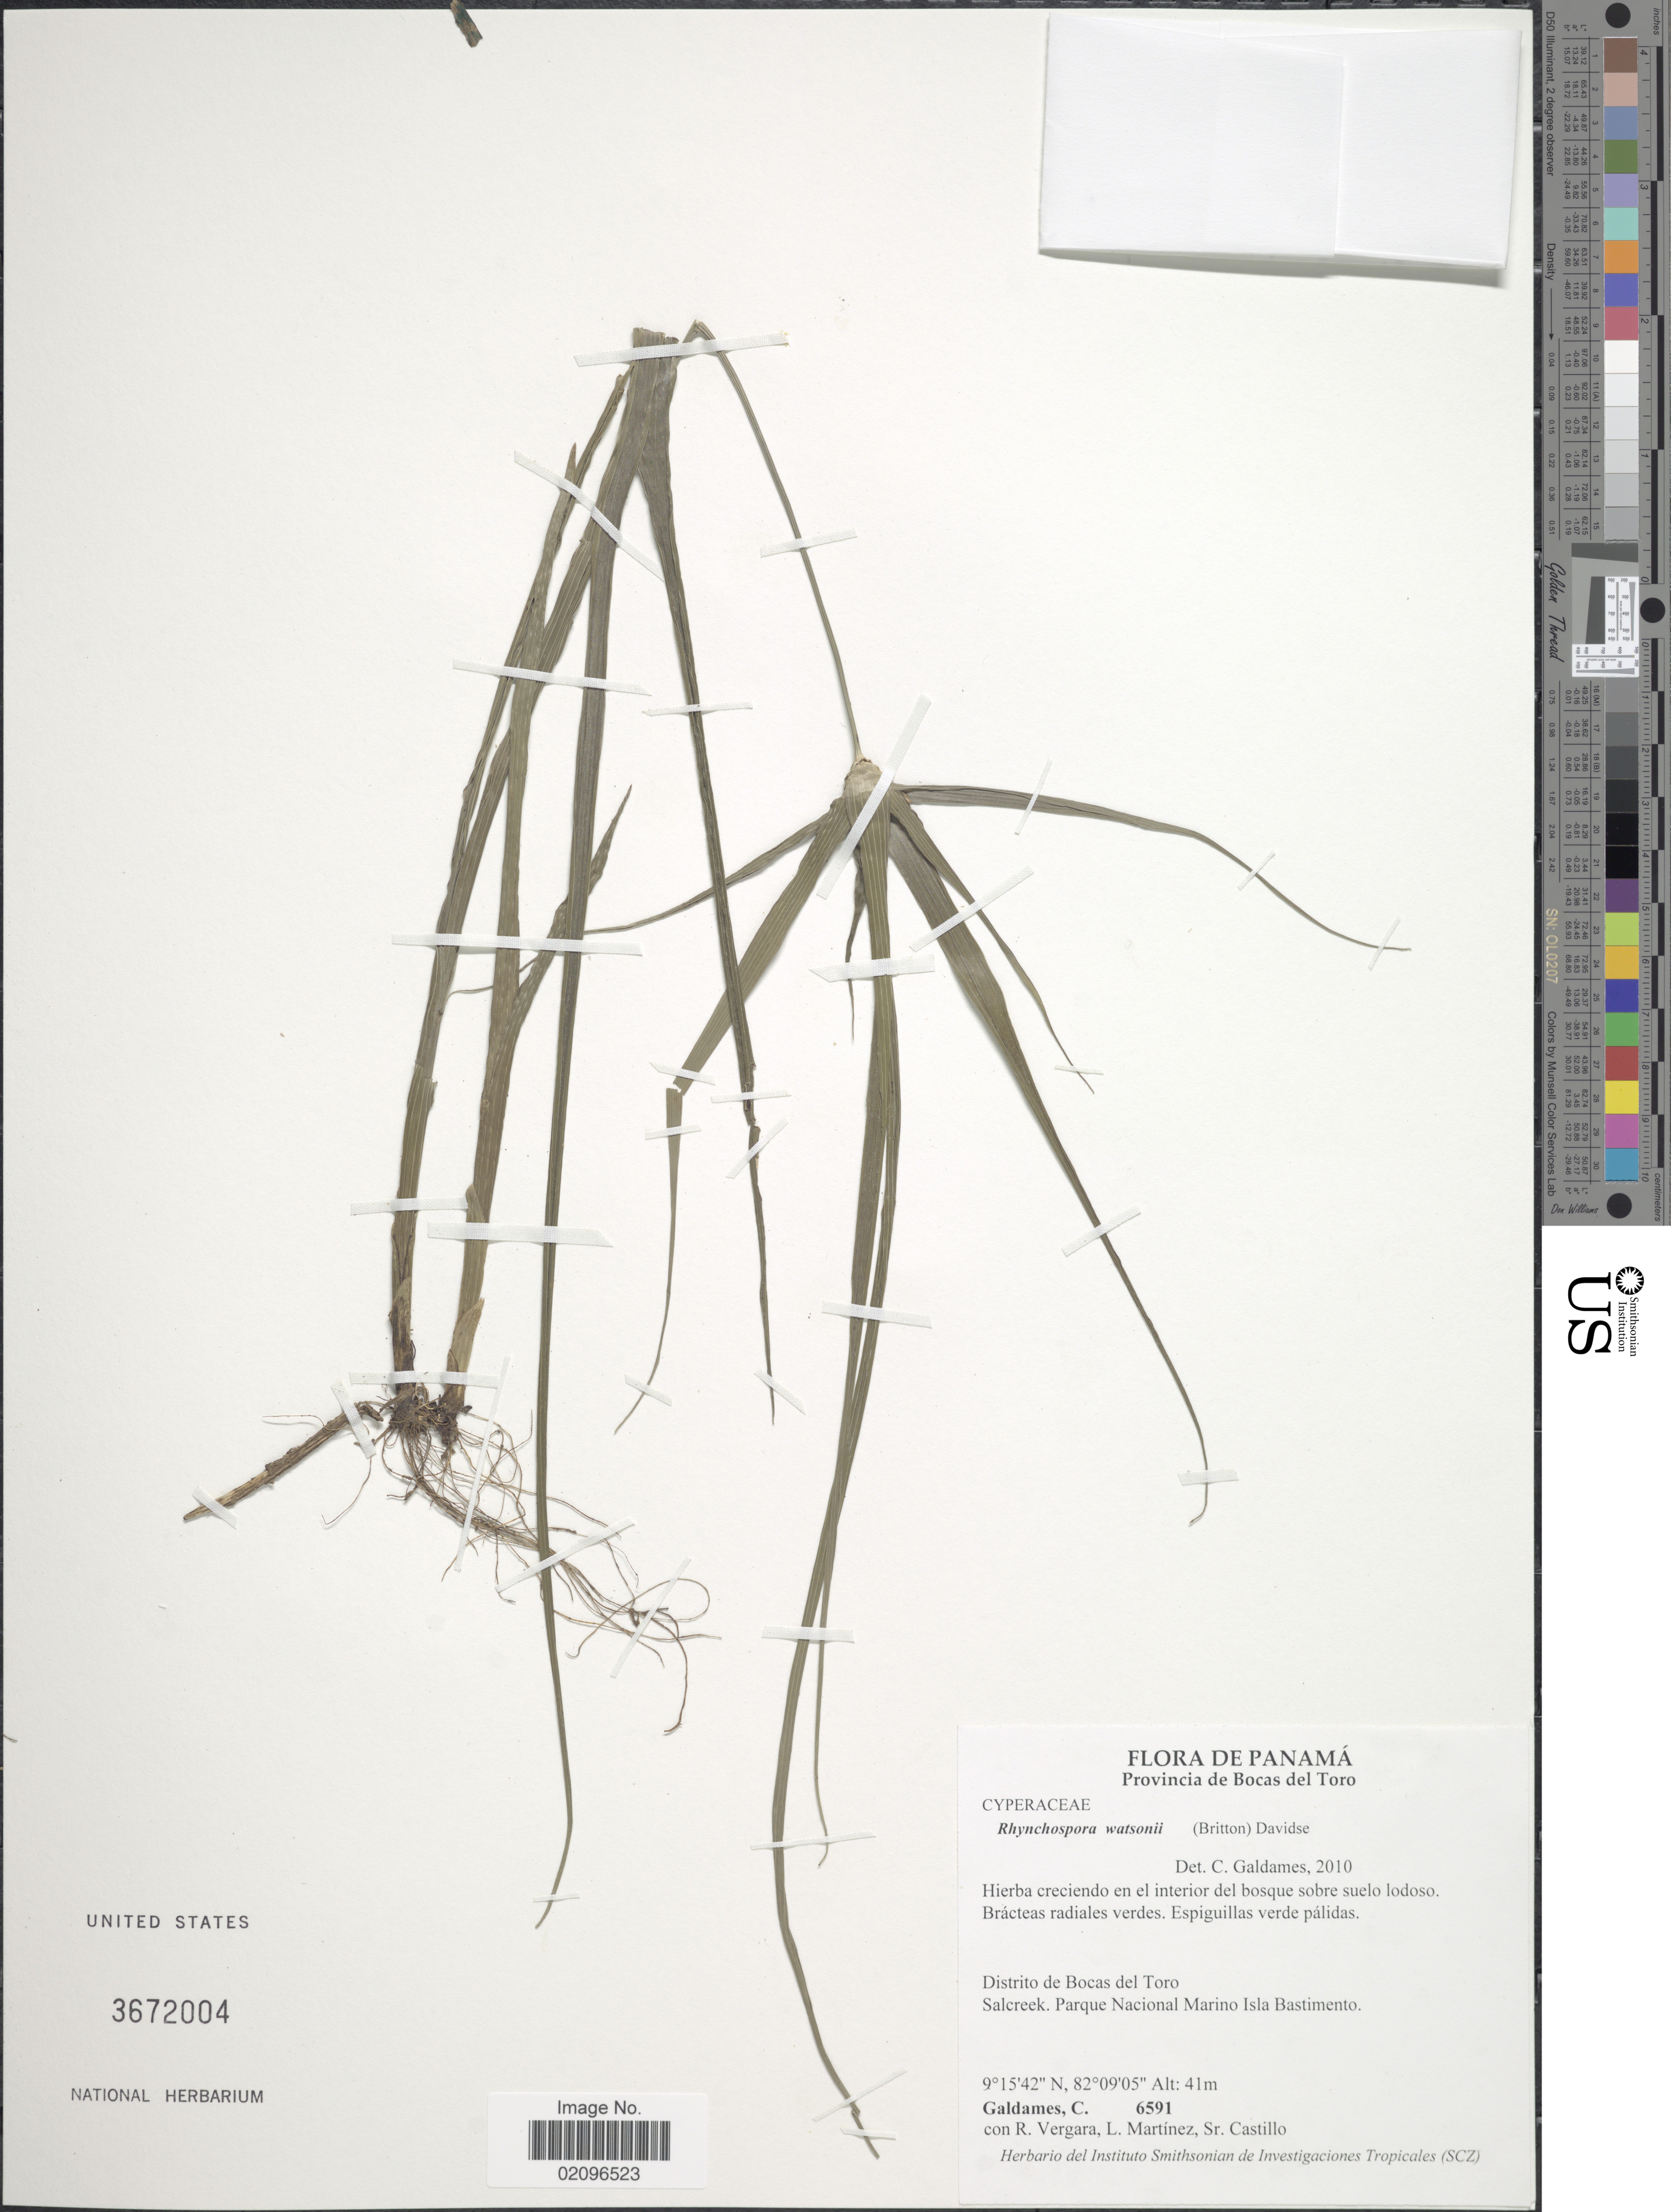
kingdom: Plantae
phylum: Tracheophyta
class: Liliopsida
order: Poales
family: Cyperaceae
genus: Rhynchospora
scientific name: Rhynchospora watsonii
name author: (Britton) Davidse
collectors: C. Galdames, R. Vergara, L. Martínez & S. Castillo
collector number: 6591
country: Panama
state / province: Bocas del Toro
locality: Provincia de Bocas del Toro, Distrito del Toro, Salcreek, Parque Nacional Marino Isla Bastimento.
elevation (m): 41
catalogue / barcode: US 3672004